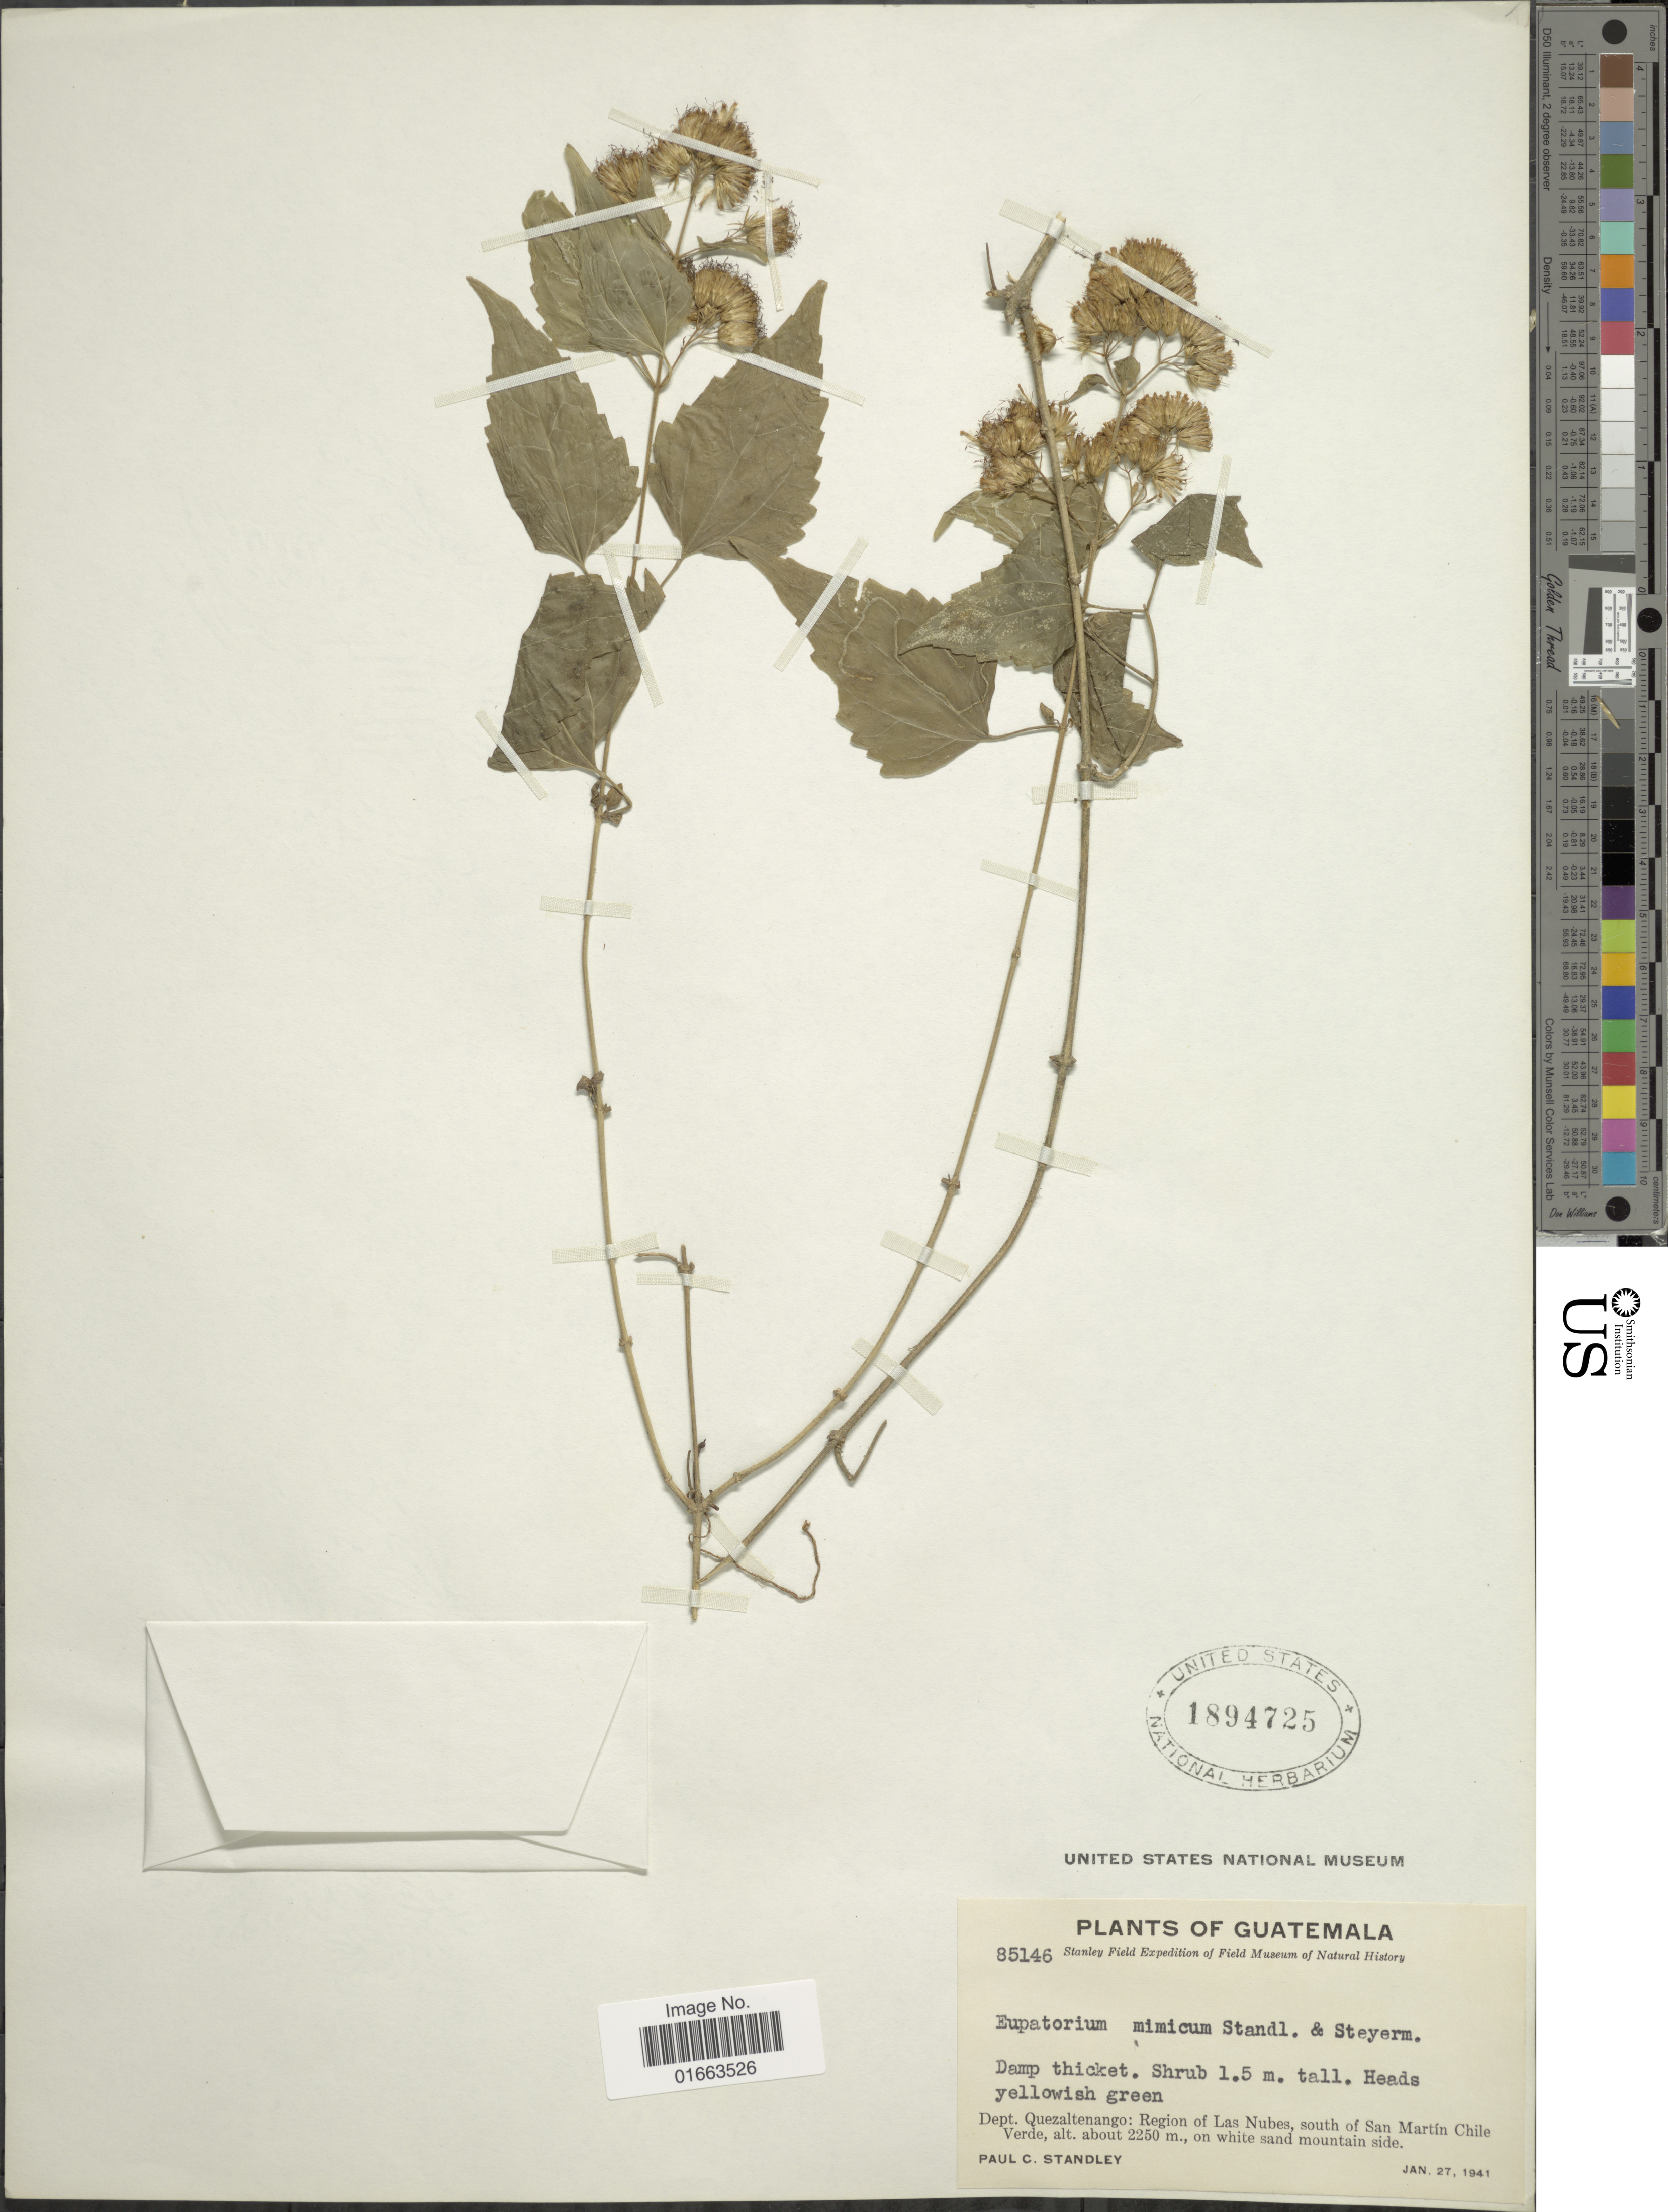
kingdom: Plantae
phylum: Tracheophyta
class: Magnoliopsida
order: Asterales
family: Asteraceae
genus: Koanophyllon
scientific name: Koanophyllon mimica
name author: (Standl. & Steyerm.) R.M. King & H. Rob.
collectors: P. C. Standley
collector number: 85146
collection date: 1941-01-27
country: Guatemala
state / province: Quetzaltenango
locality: Region of Las Nubes, south of San Martín Chile Verde, on white sand mountain side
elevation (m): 2250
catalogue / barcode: US 1894725